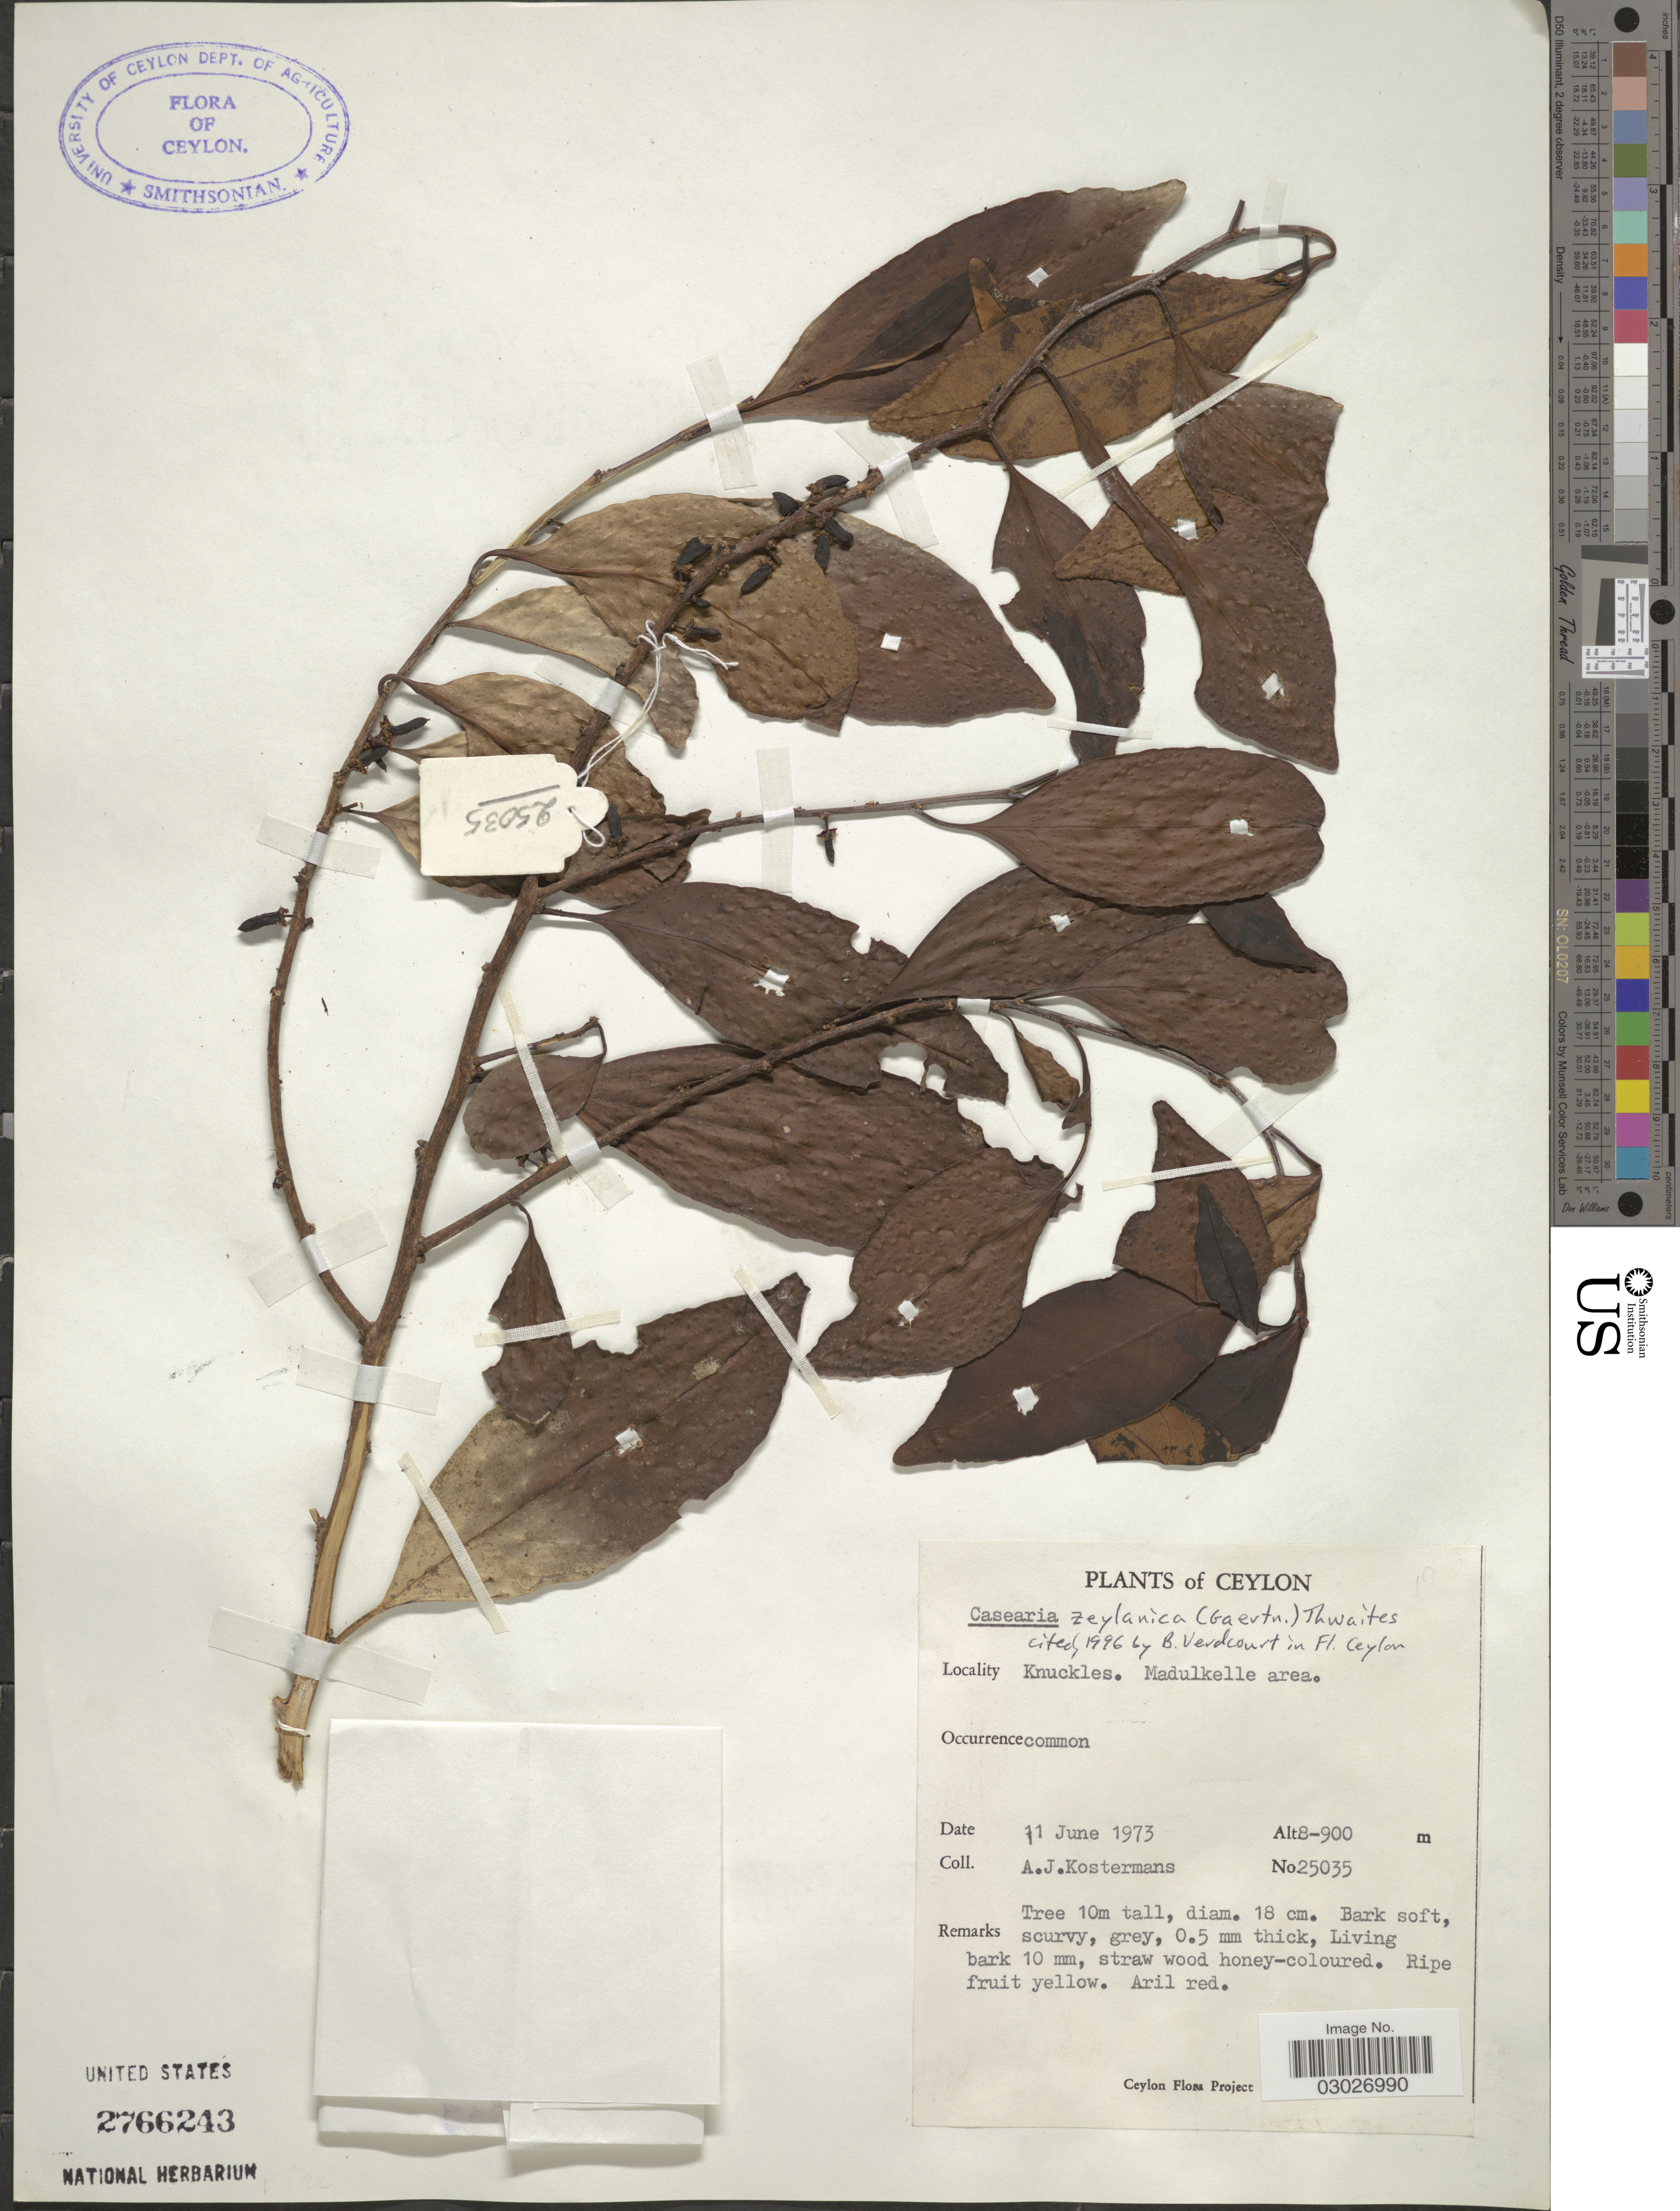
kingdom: Plantae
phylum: Tracheophyta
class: Magnoliopsida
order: Malpighiales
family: Salicaceae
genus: Casearia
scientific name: Casearia zeylanica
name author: Thwaites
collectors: A. J. G. Kostermans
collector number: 25035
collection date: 1973-06-11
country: Sri Lanka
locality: Ceylon. Knuckles. Madulkelle area.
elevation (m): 800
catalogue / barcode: US 2766243